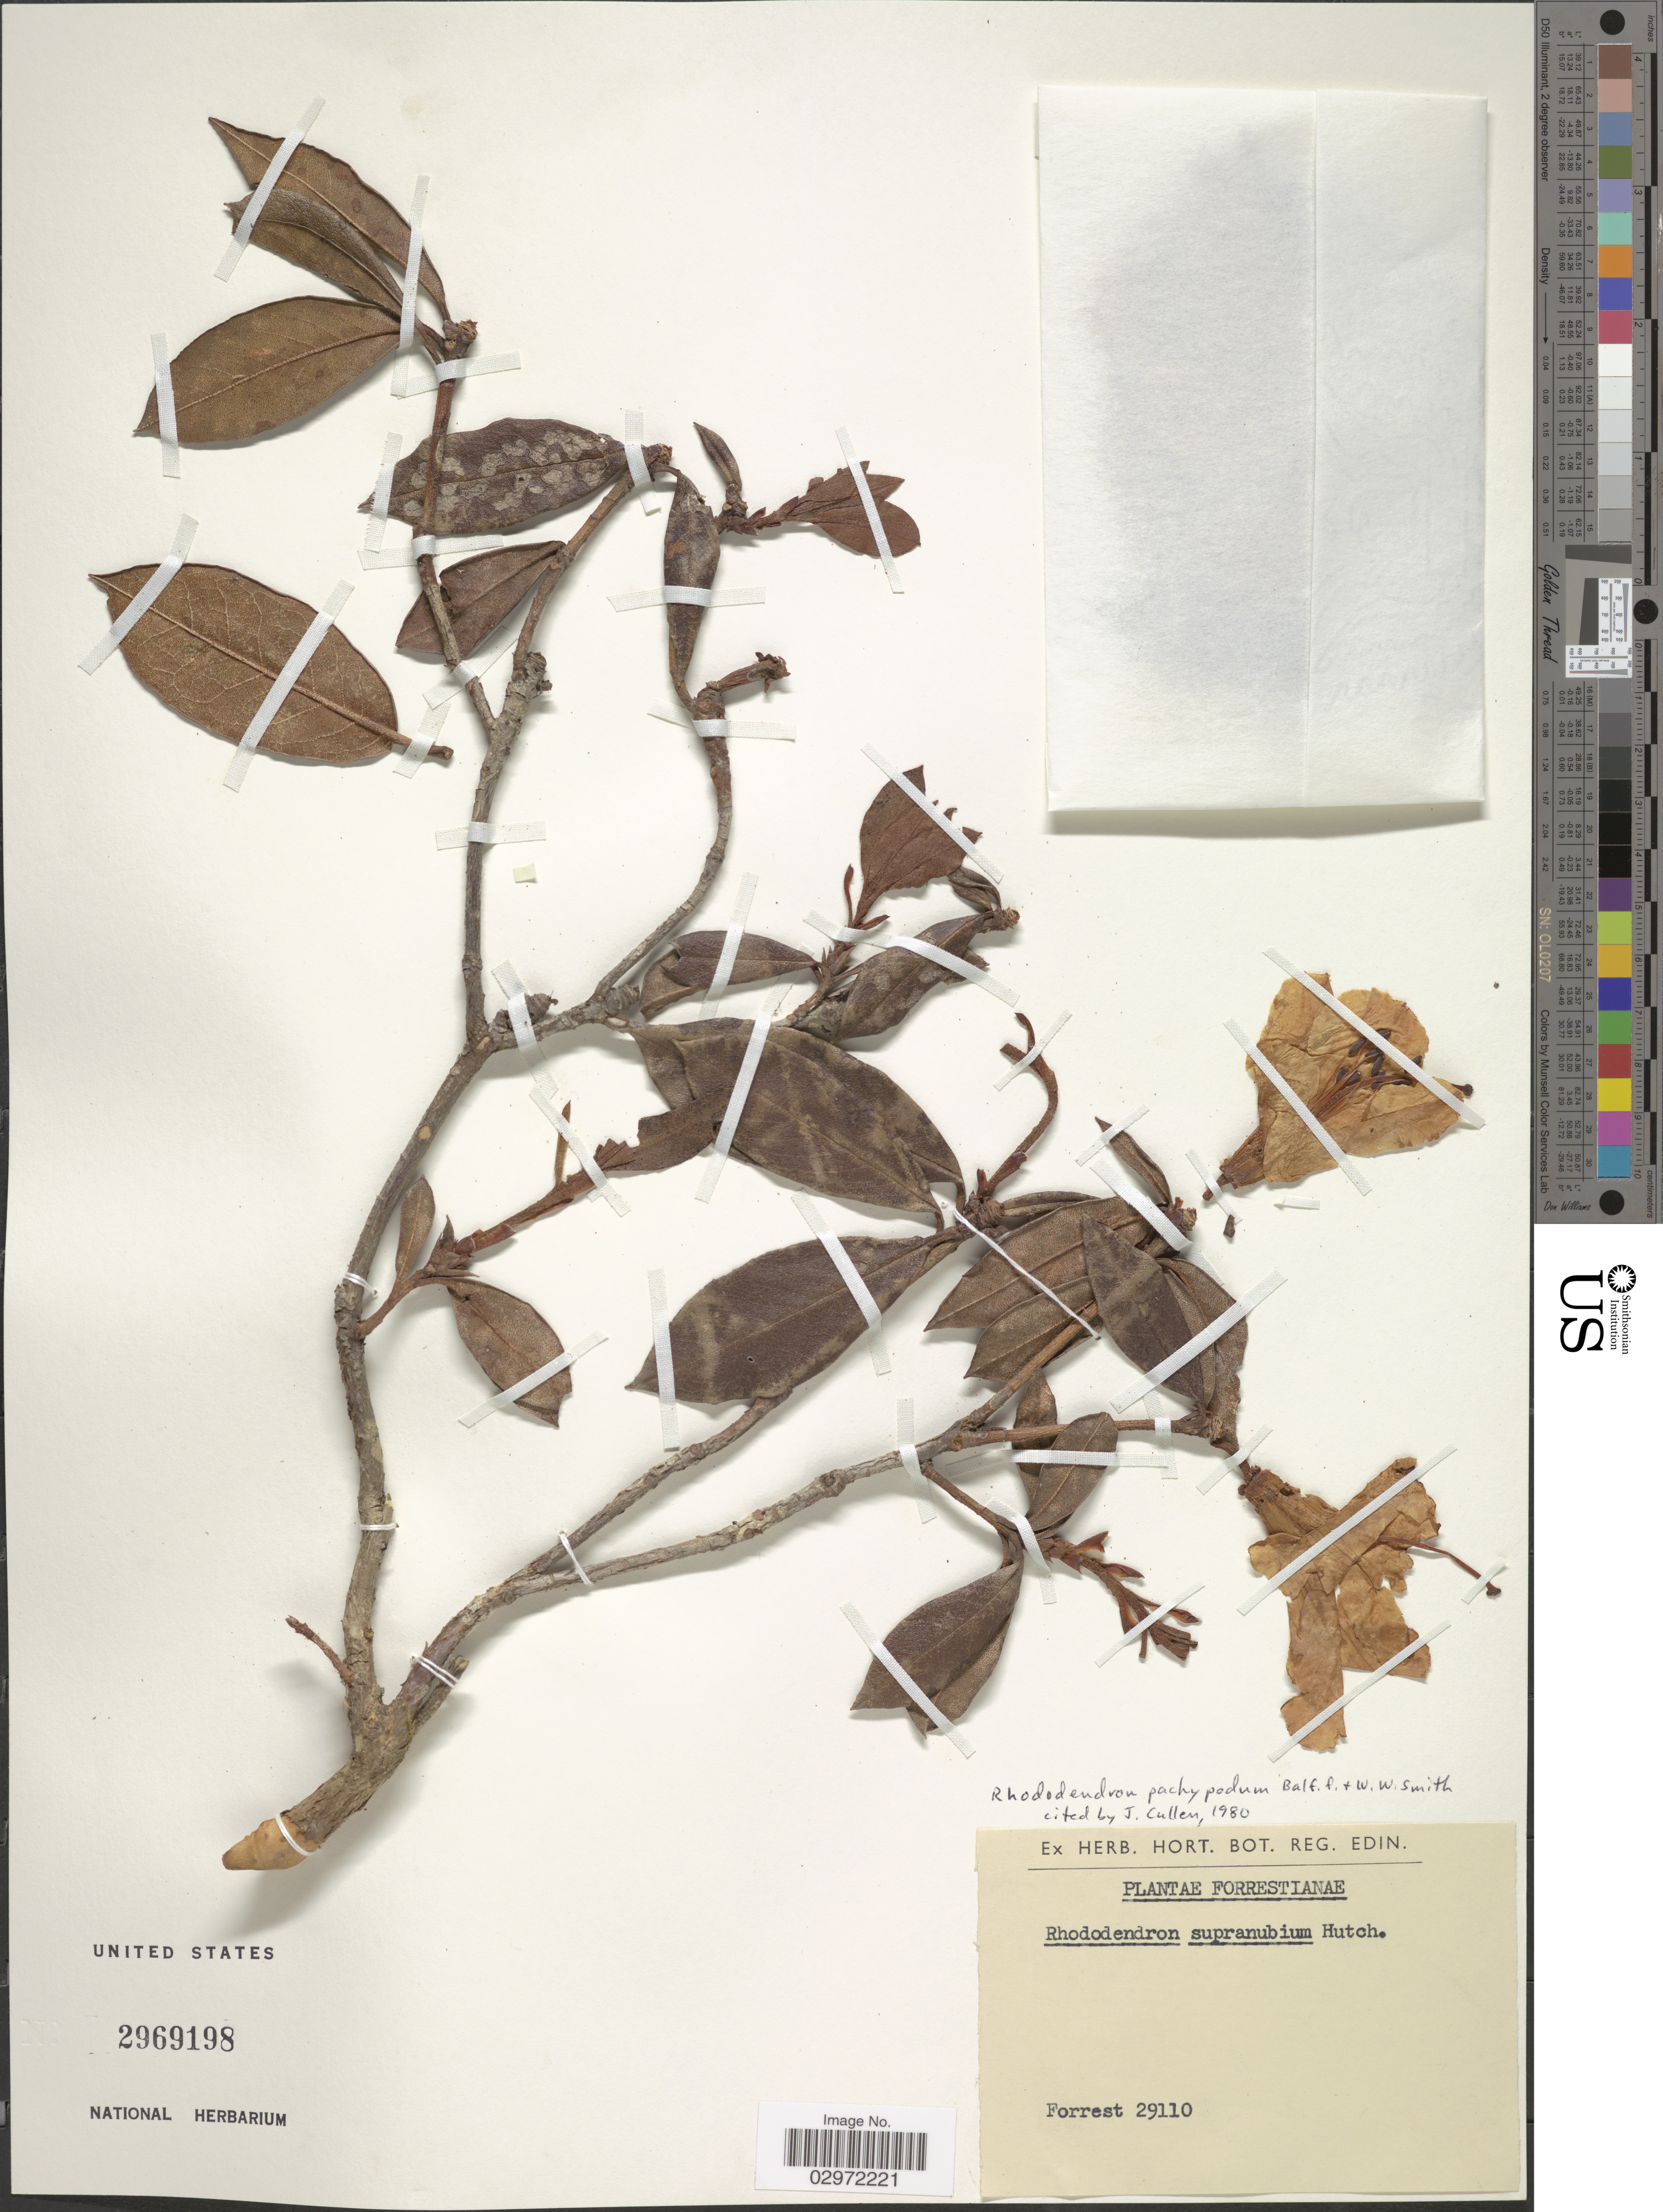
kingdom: Plantae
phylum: Tracheophyta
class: Magnoliopsida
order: Ericales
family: Ericaceae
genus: Rhododendron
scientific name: Rhododendron pachypodum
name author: Balf. f. & W.W. Sm.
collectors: -. Forrest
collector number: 29110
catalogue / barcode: US 2969198